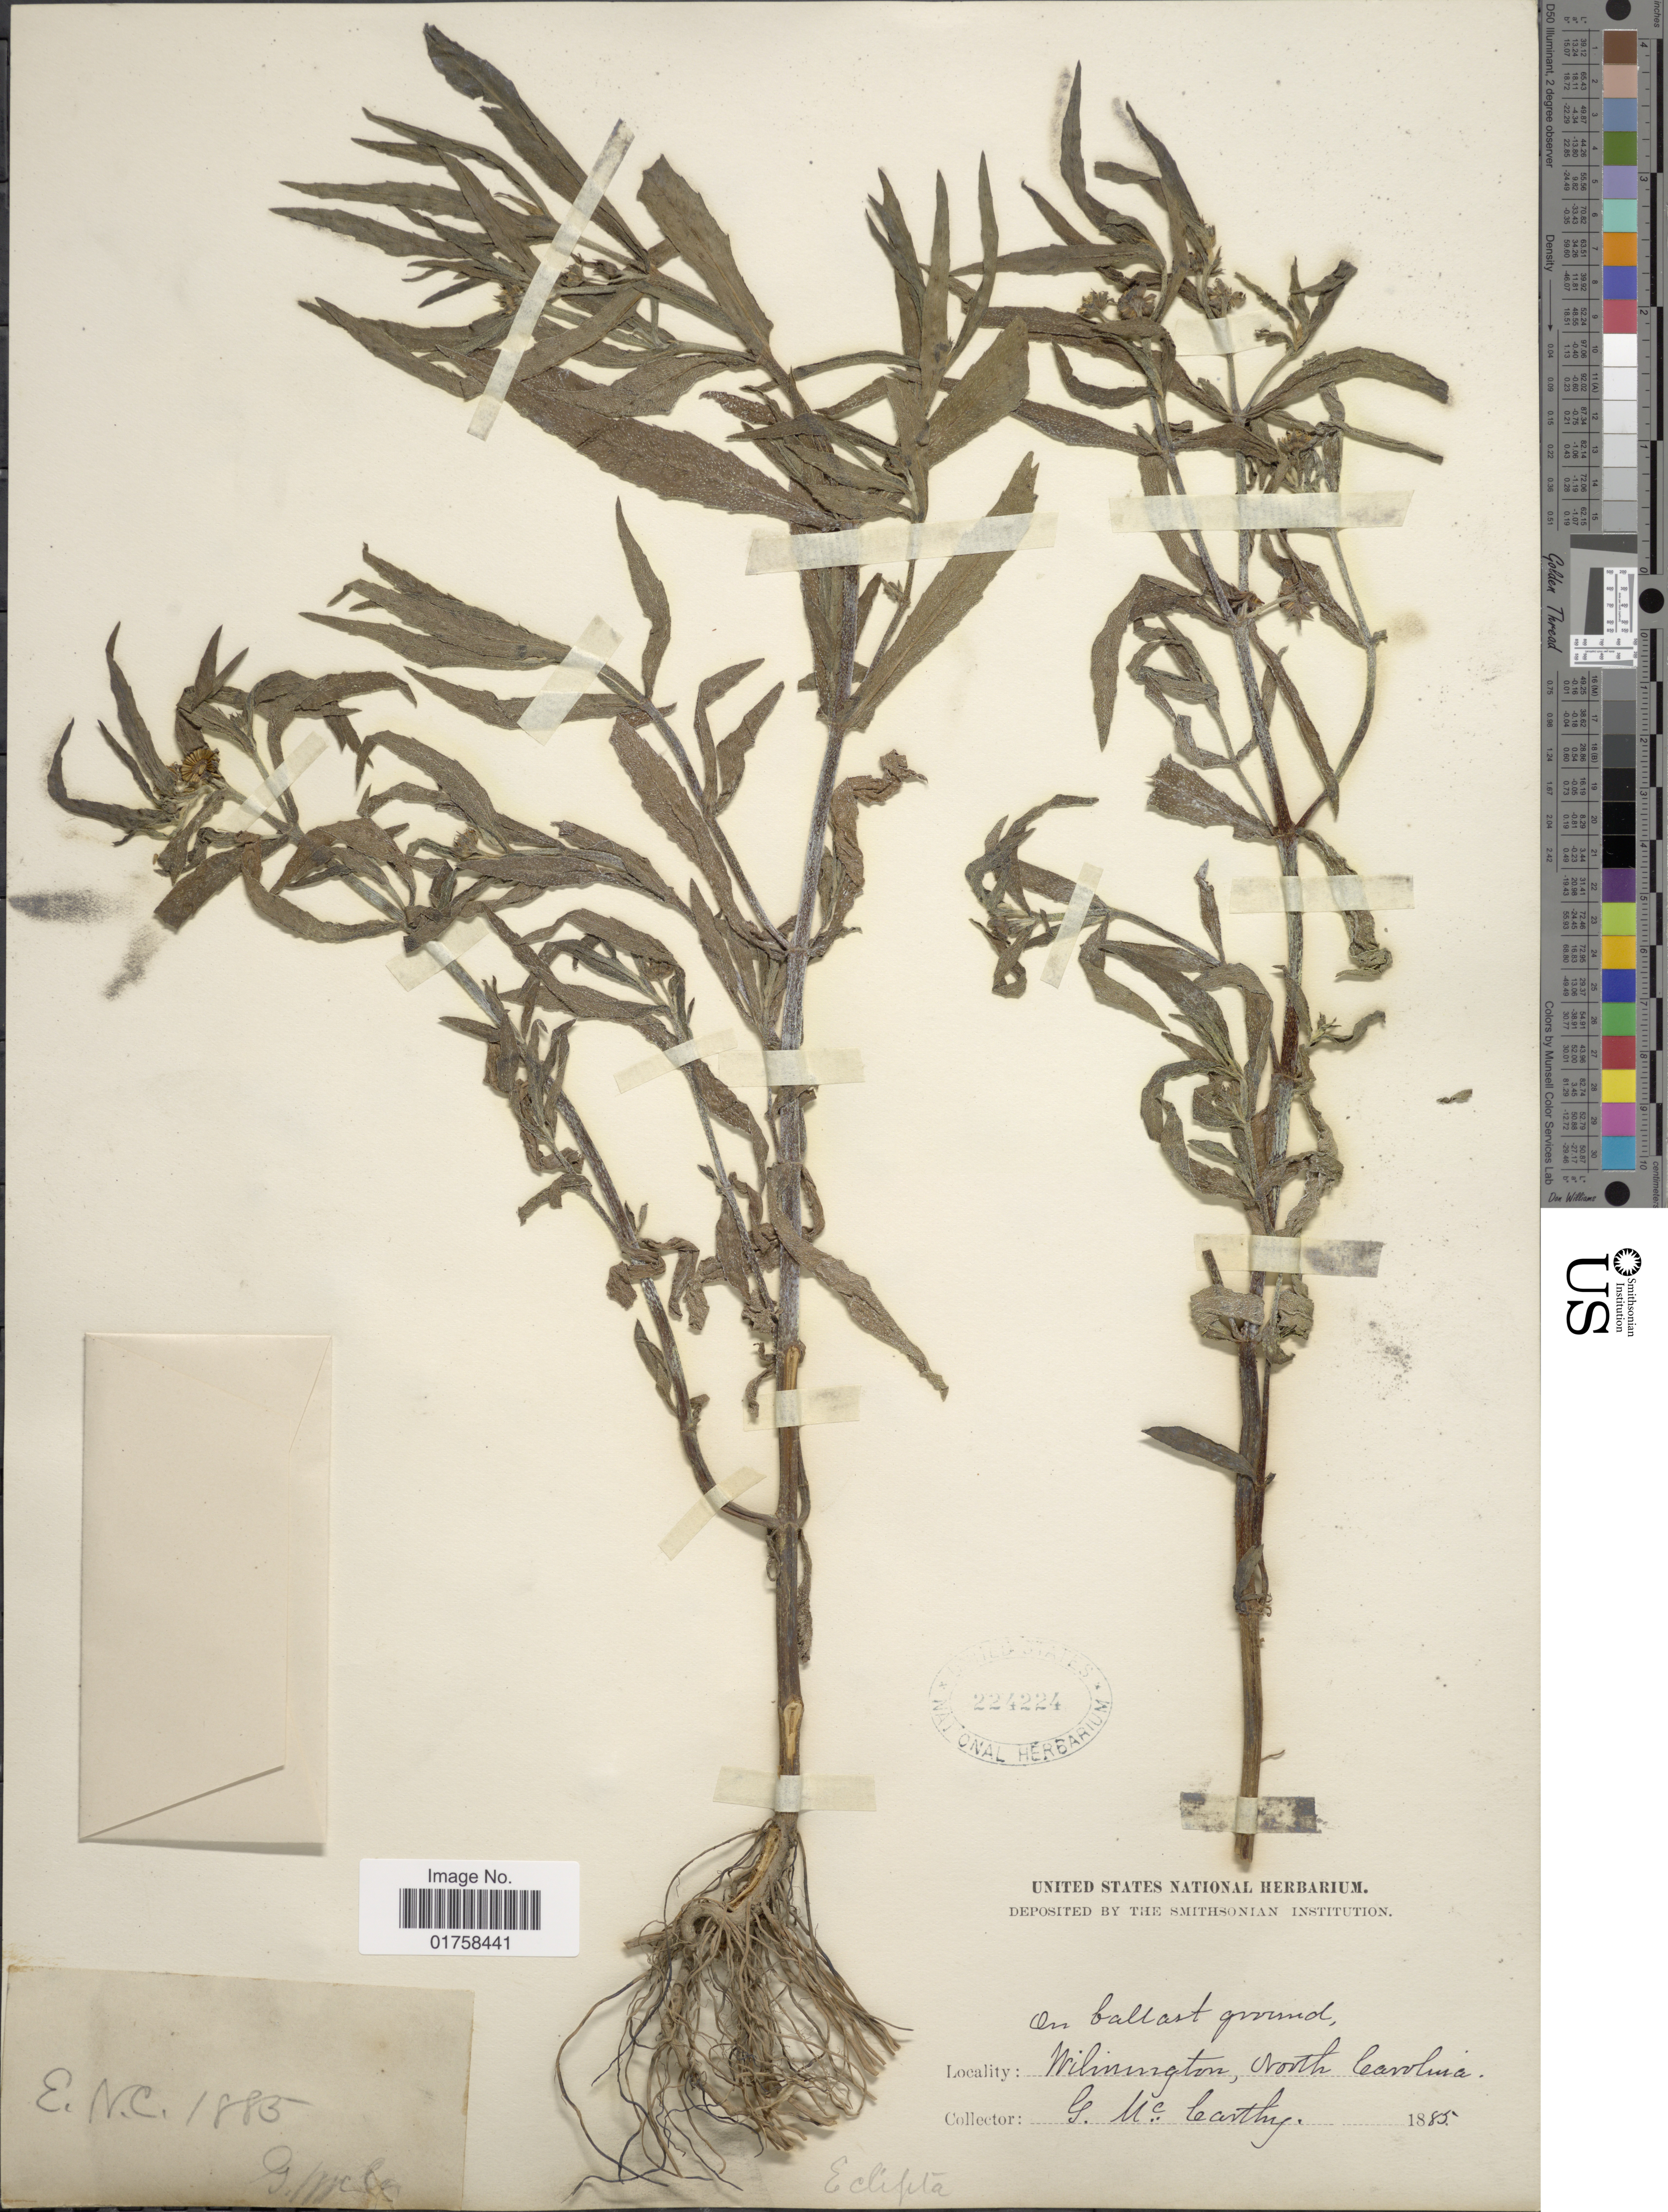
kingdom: Plantae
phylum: Tracheophyta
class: Magnoliopsida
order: Asterales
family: Asteraceae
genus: Eclipta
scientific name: Eclipta alba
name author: (L.) Hassk.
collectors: G. McCarthy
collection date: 1885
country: United States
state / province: North Carolina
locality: Wilmington, North Carolina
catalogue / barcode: US 224224